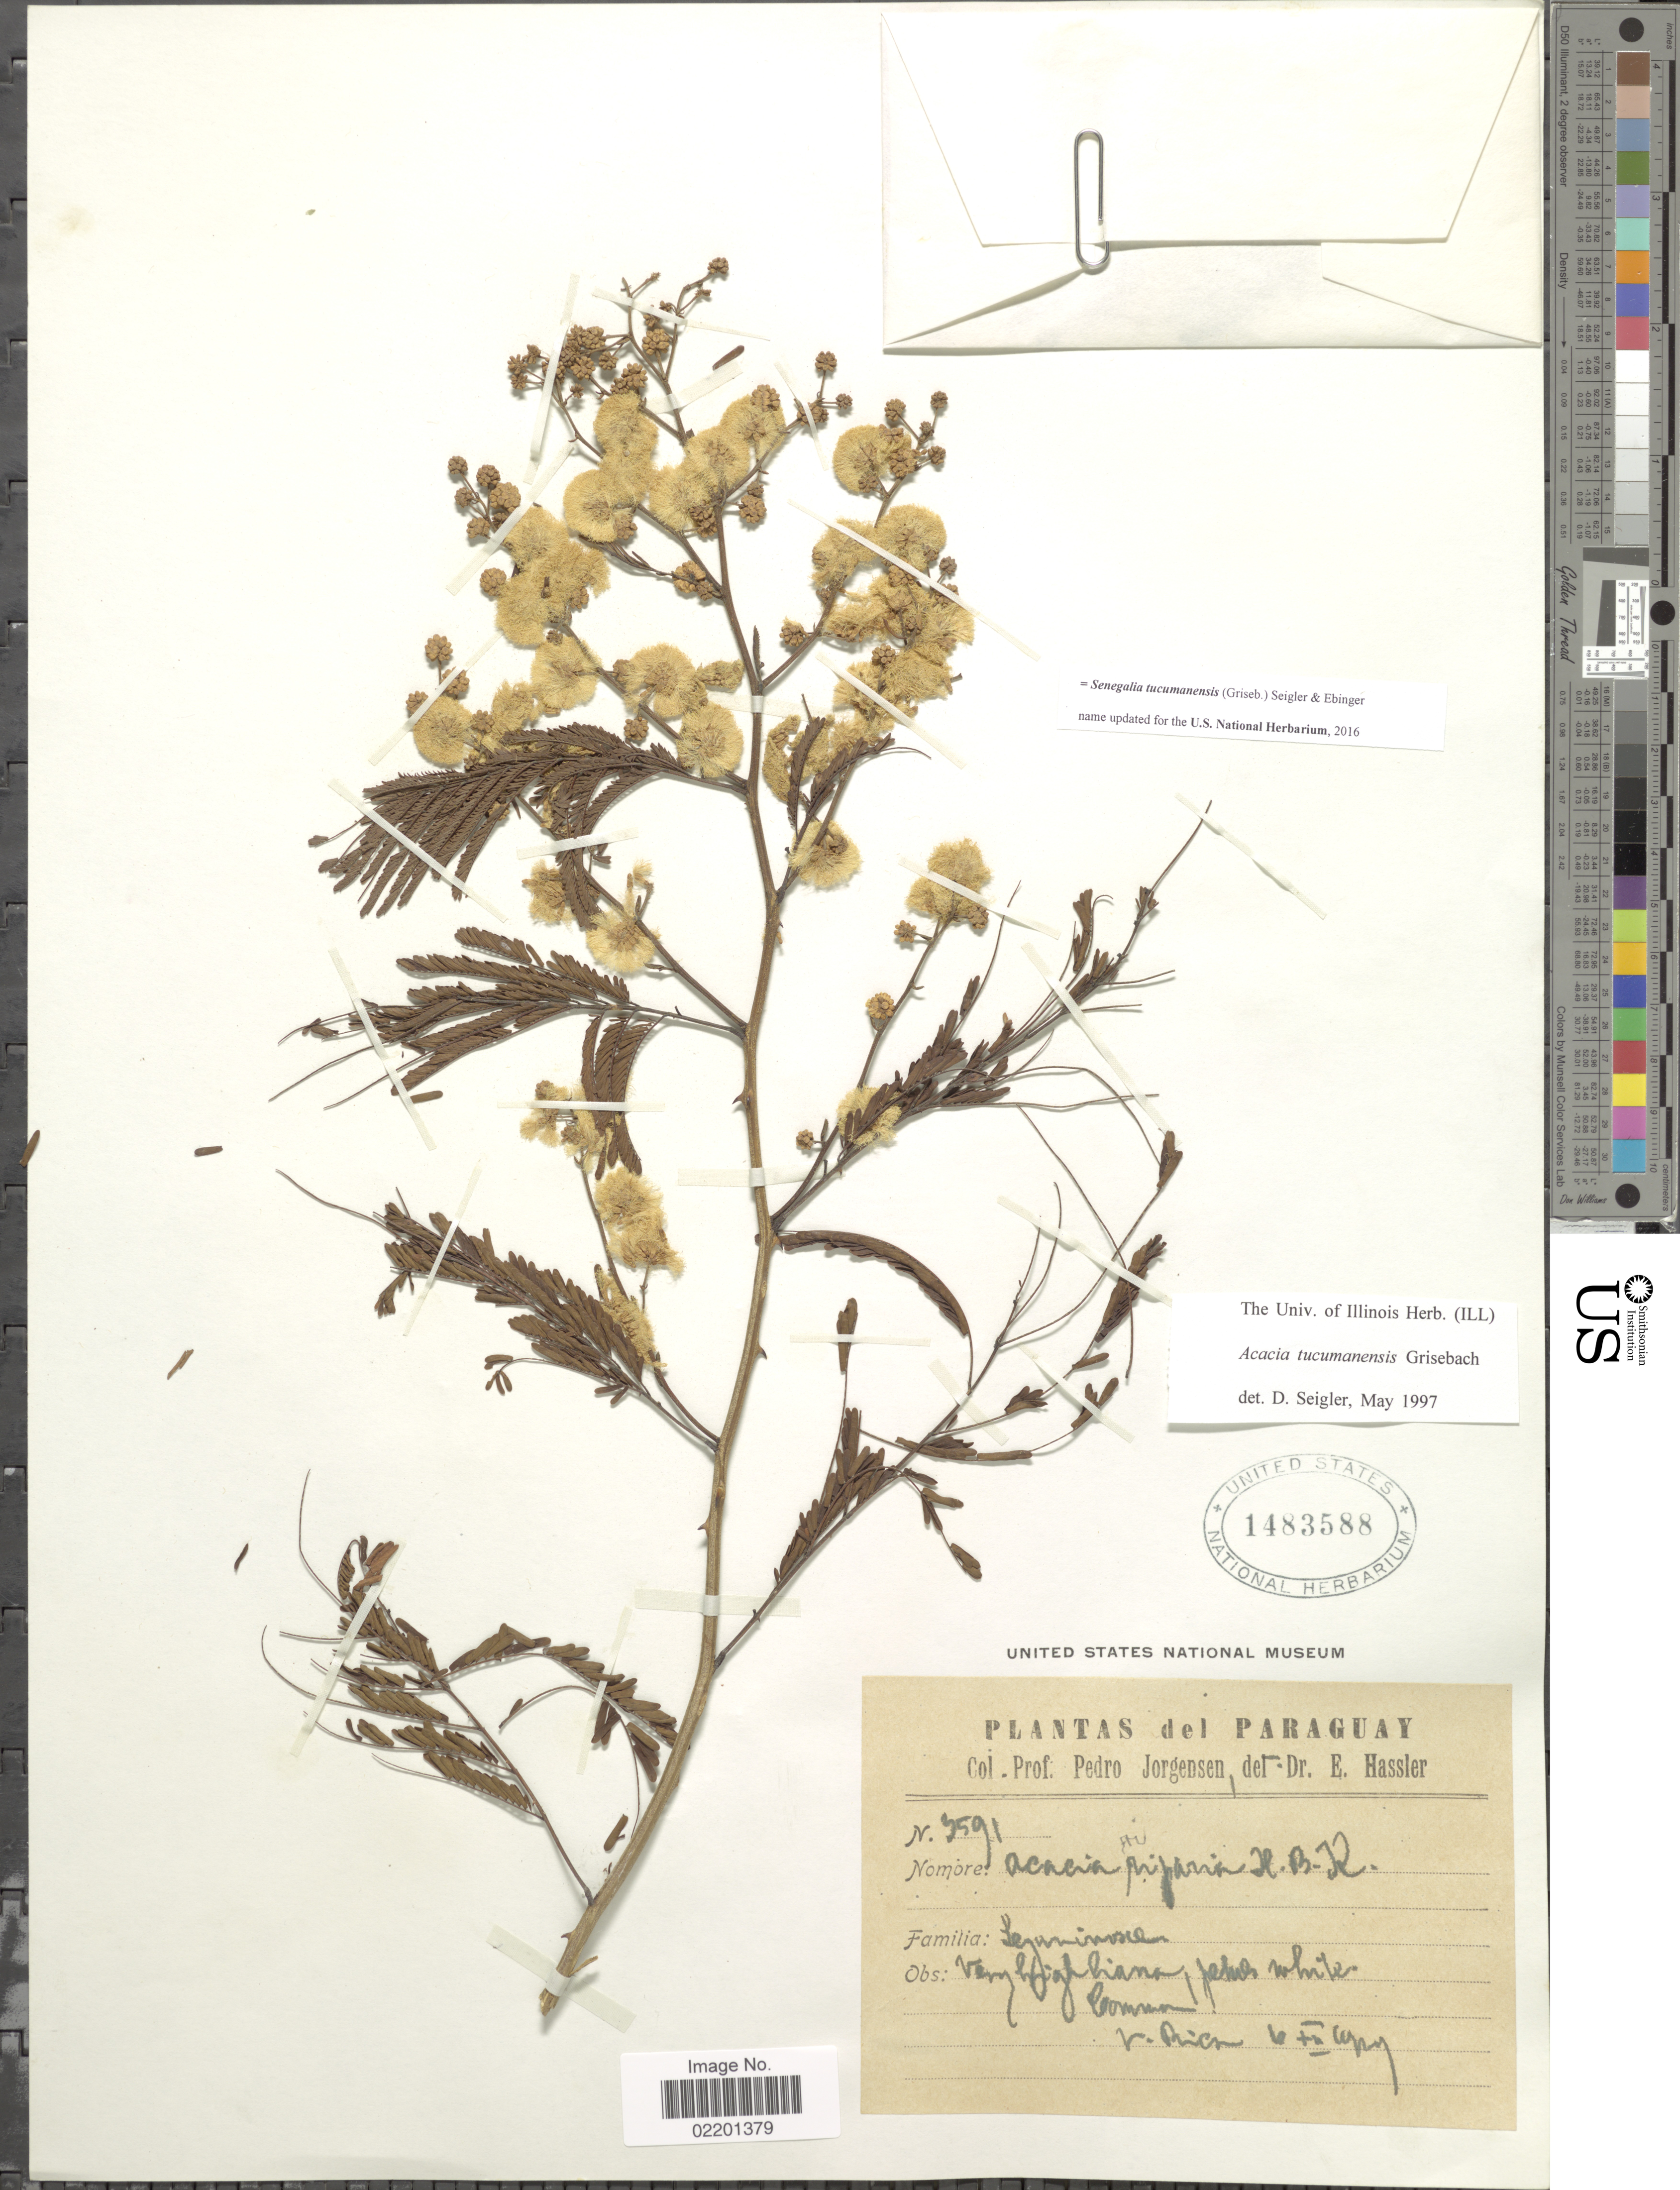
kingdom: Plantae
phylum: Tracheophyta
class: Magnoliopsida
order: Fabales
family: Fabaceae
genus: Senegalia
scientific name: Senegalia tucumanensis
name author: (Griseb.) Seigler & Ebinger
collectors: P. Jörgensen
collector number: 3591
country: Paraguay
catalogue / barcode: US 1483588